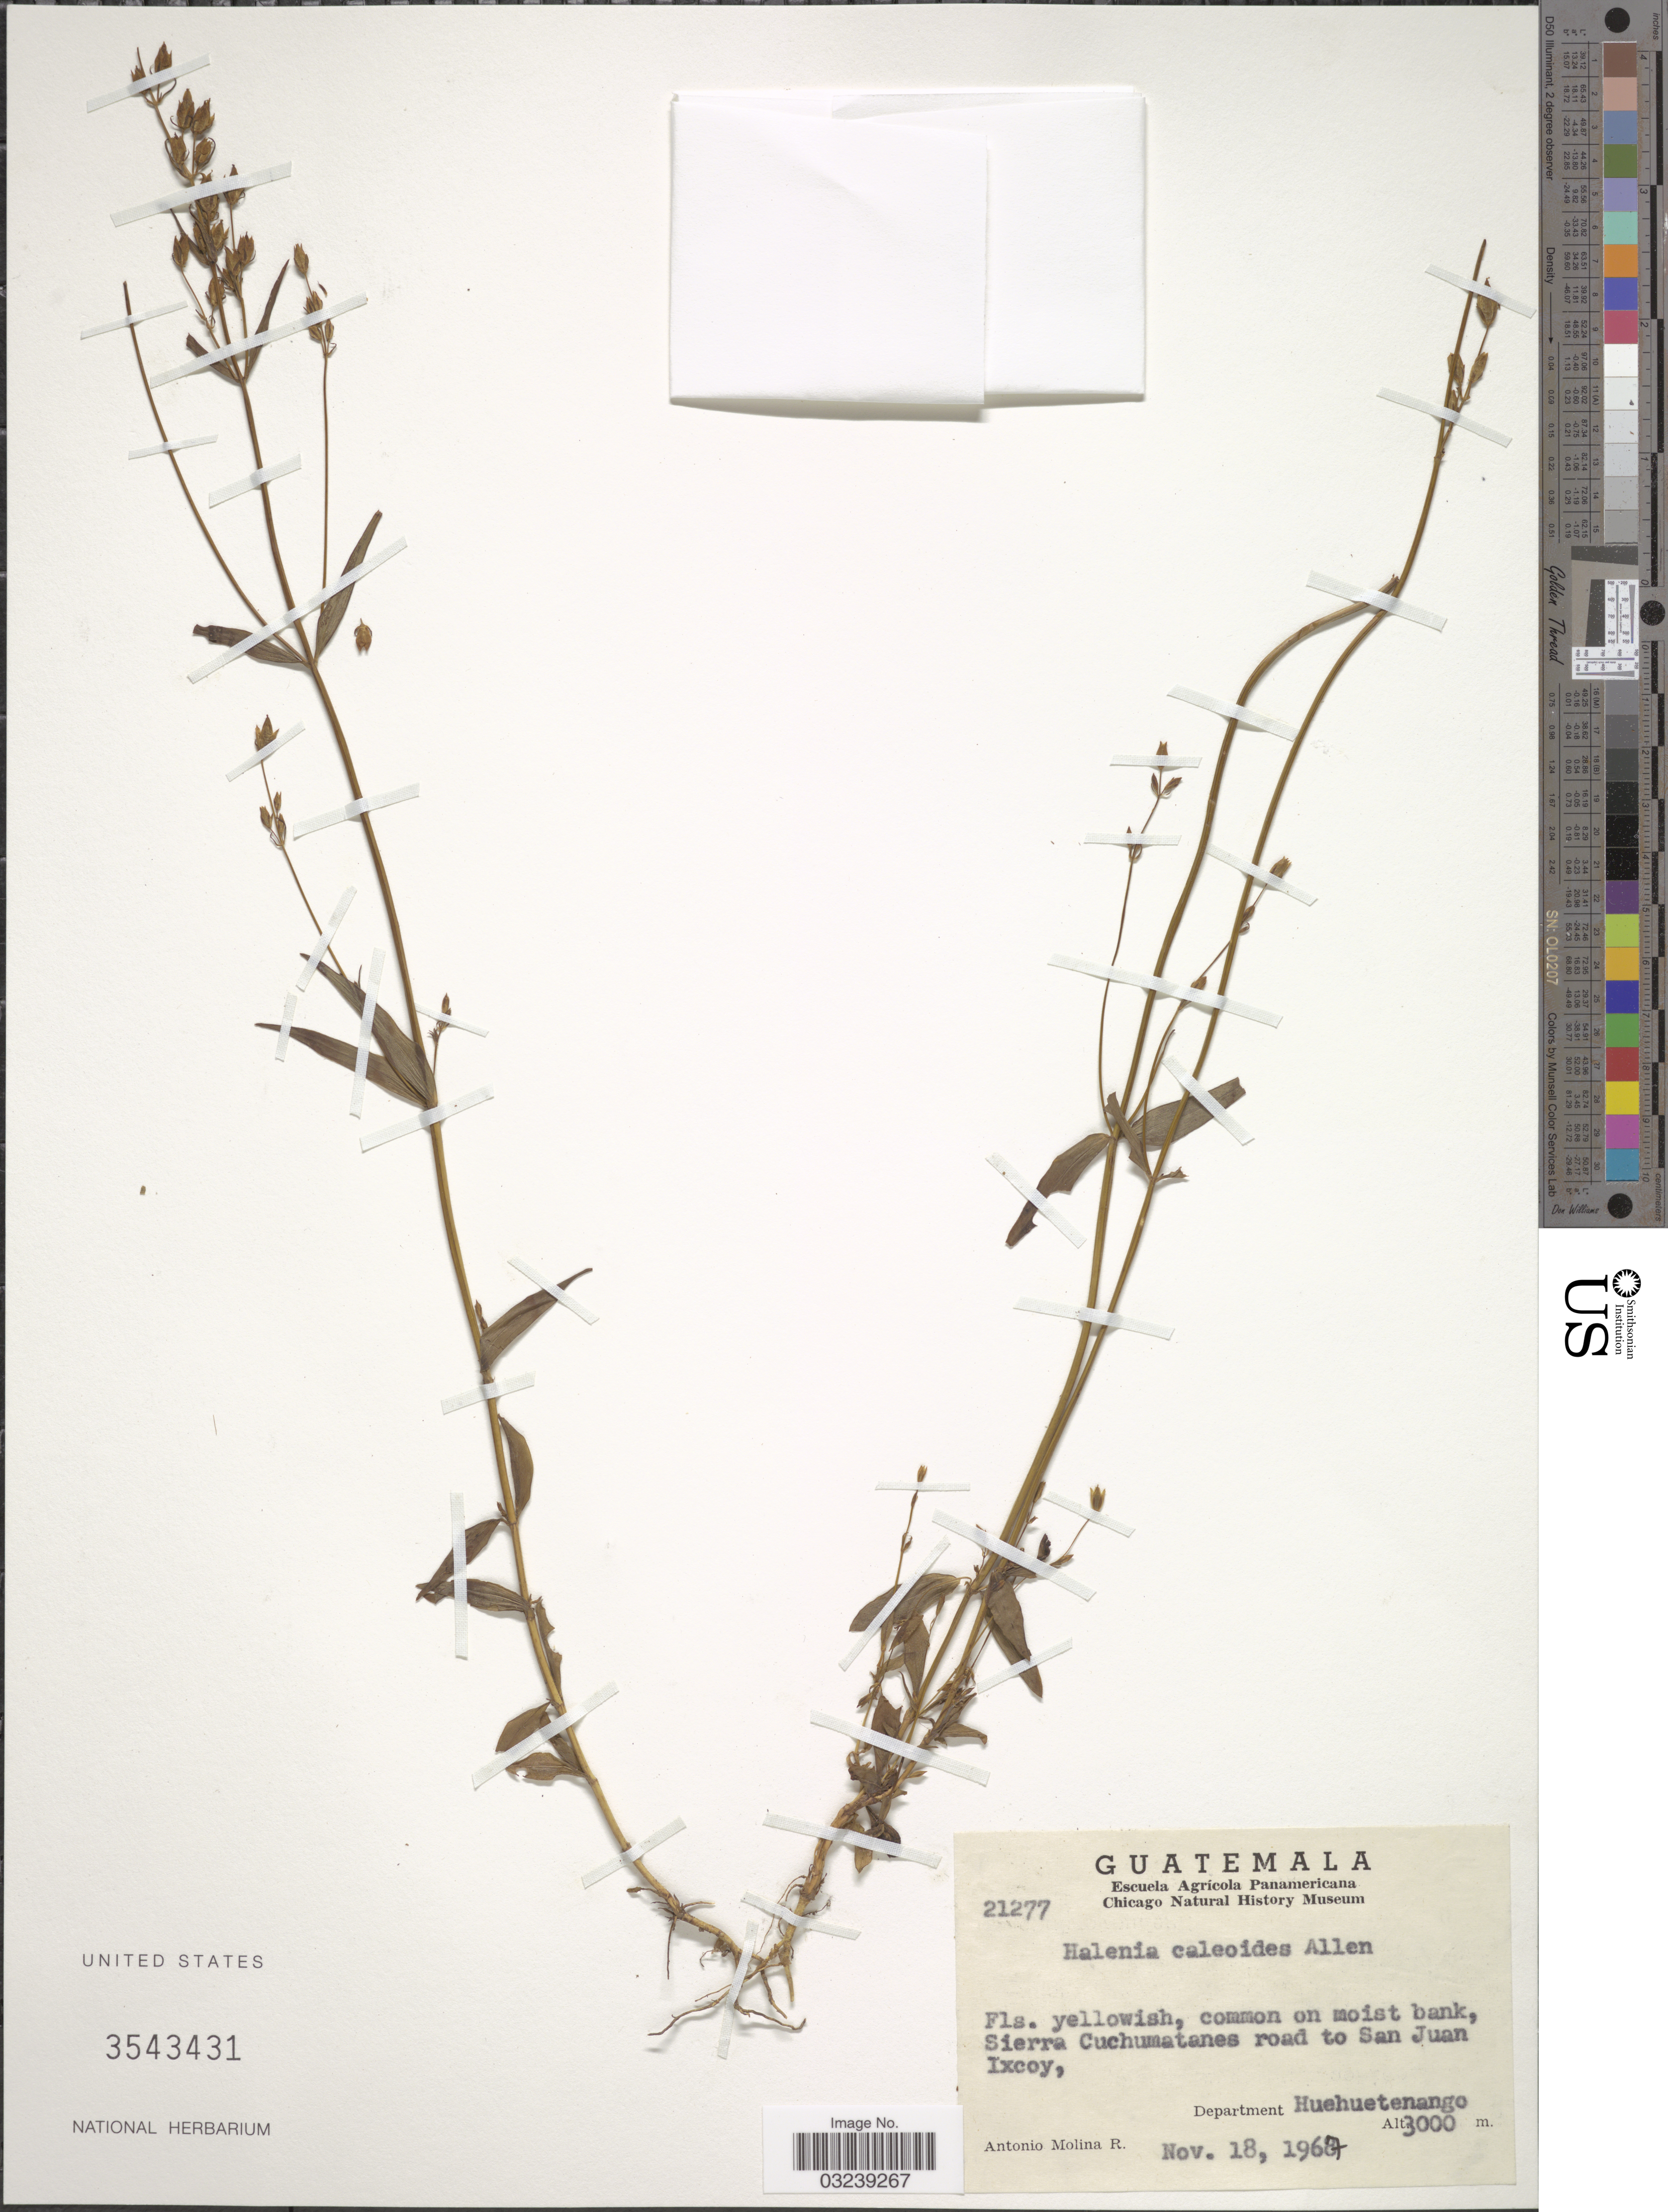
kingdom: Plantae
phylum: Tracheophyta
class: Magnoliopsida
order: Gentianales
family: Gentianaceae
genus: Halenia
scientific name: Halenia decumbens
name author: Benth.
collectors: A. Molina R.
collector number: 21277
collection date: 1967-11-18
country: Guatemala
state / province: Huehuetenango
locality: Sierra Cuchumatanes road to San Juan Ixcoy, Department Huehuetenango.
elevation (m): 3000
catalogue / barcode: US 3543431